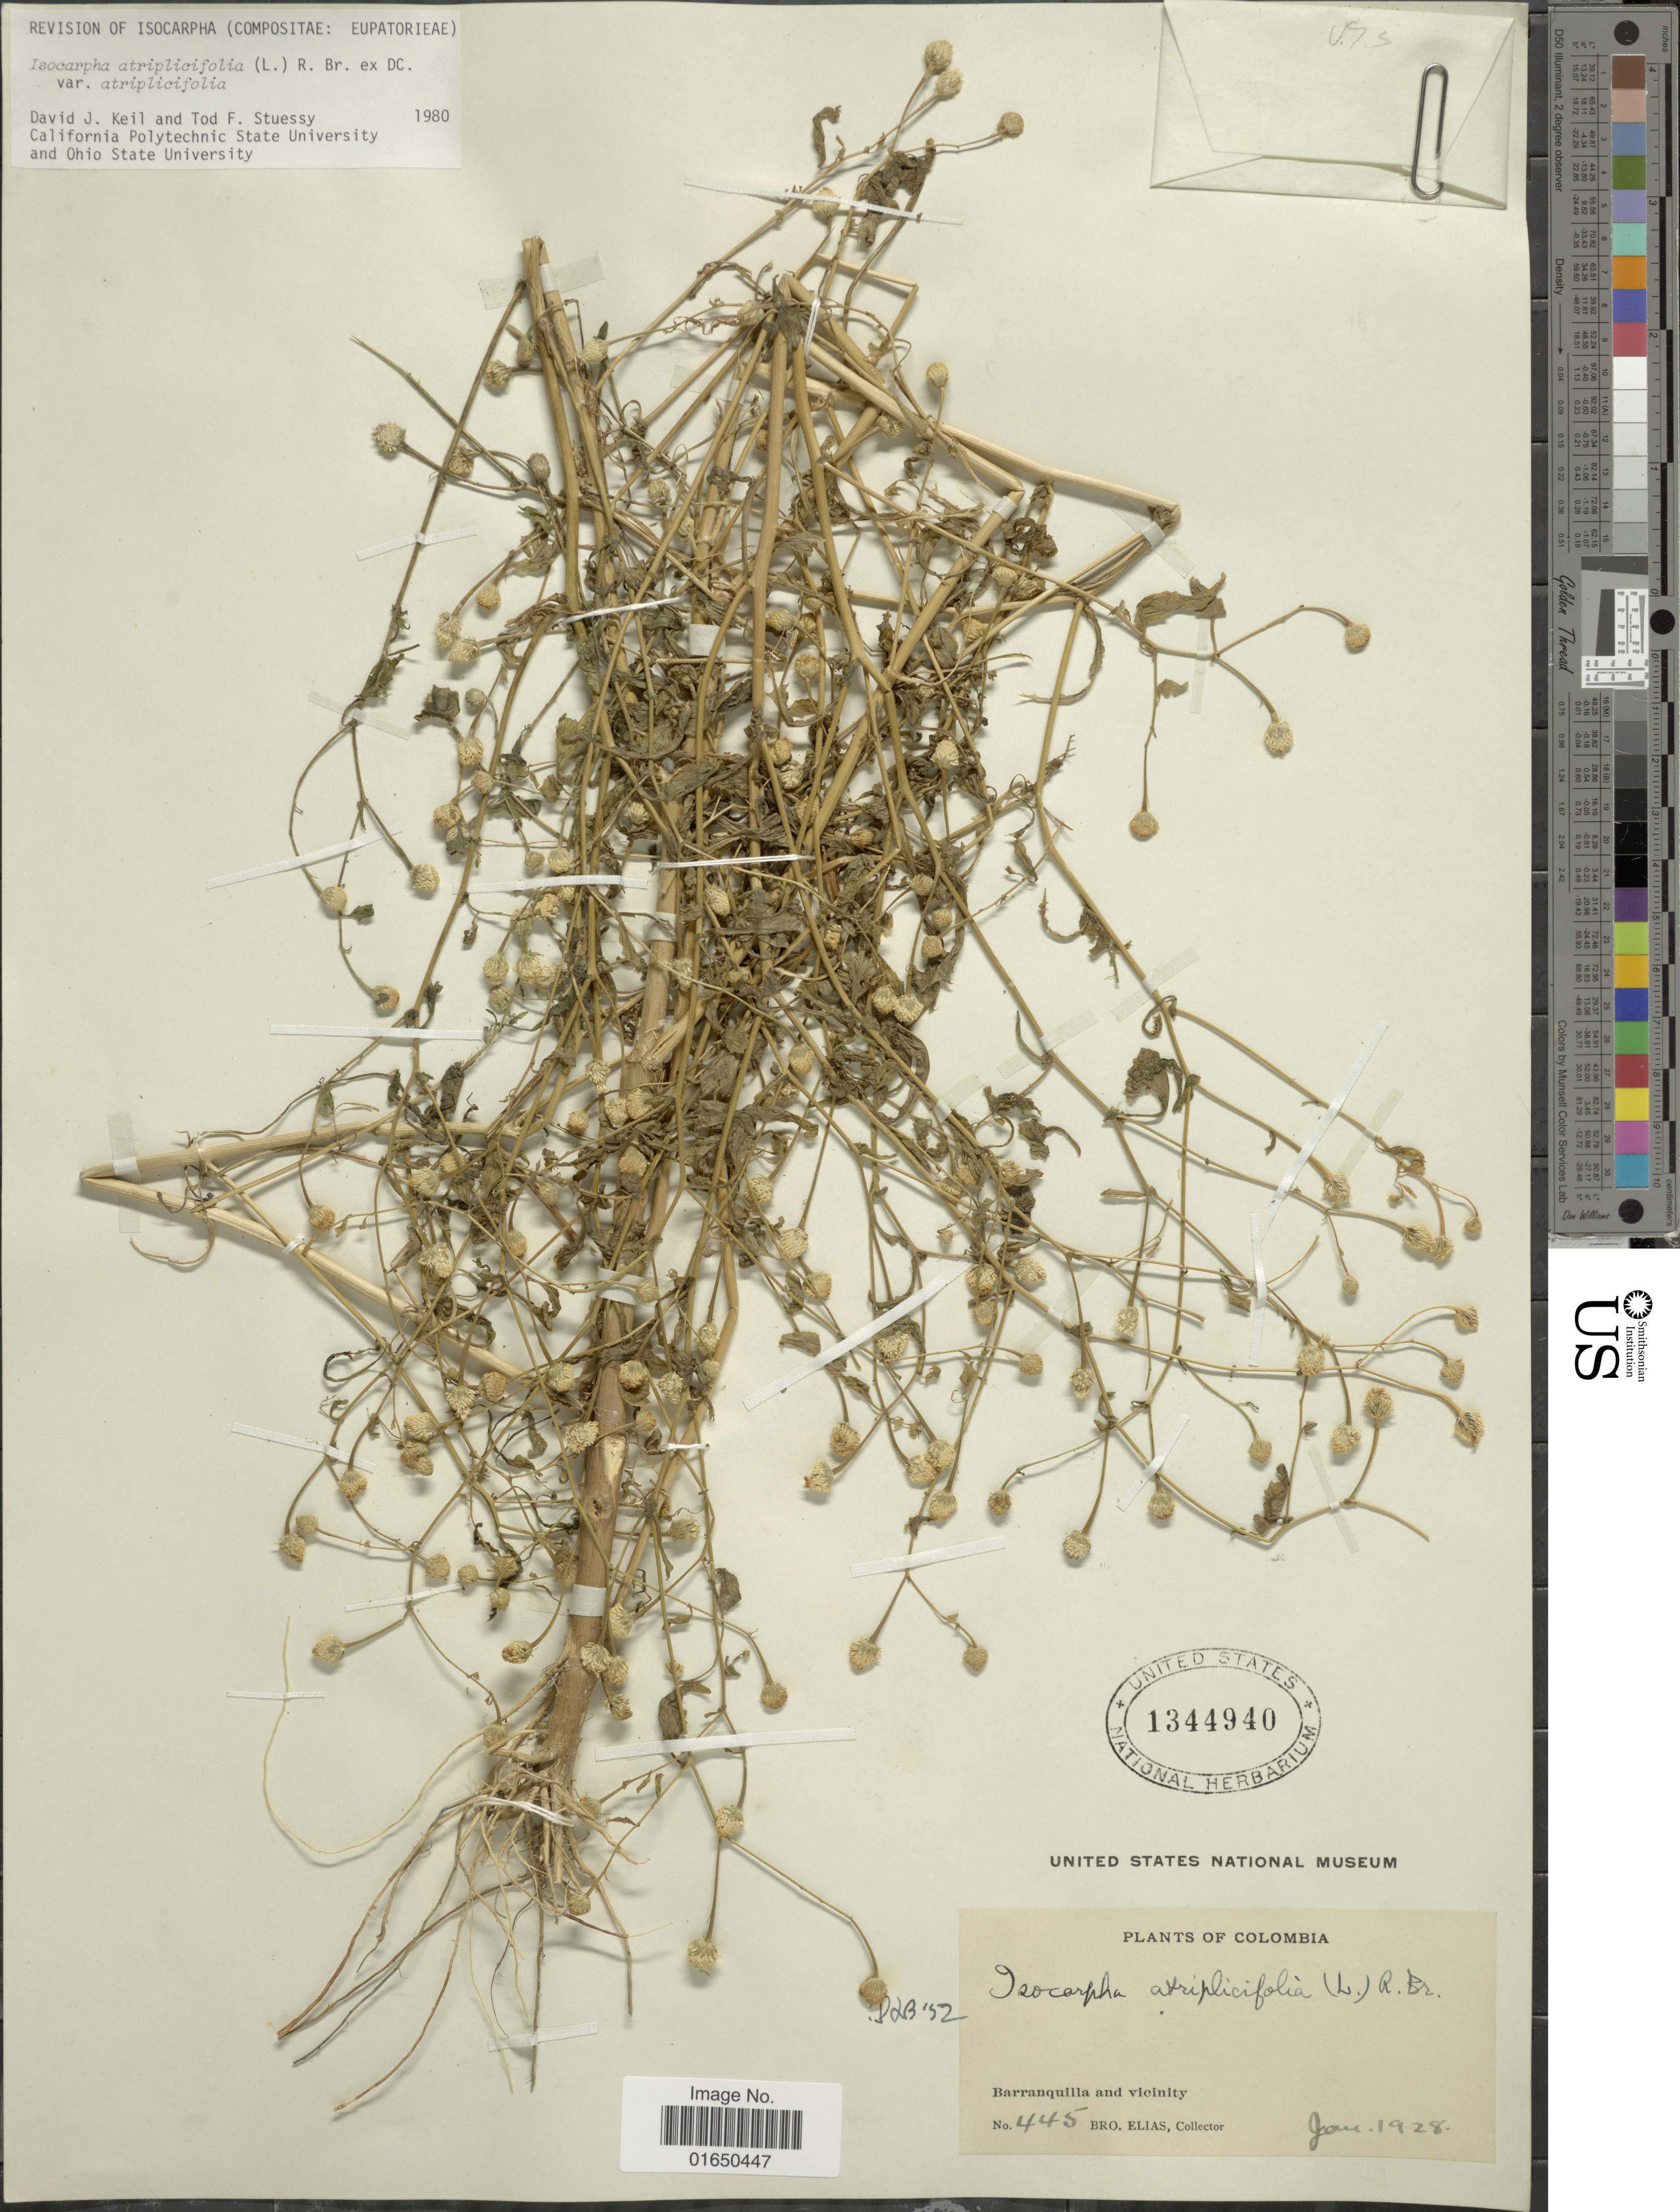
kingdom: Plantae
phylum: Tracheophyta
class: Magnoliopsida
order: Asterales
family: Asteraceae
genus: Isocarpha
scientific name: Isocarpha atriplicifolia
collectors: Bro. Elias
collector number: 445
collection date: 1928-01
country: Colombia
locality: Barranquilla and vicinity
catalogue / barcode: US 1344940